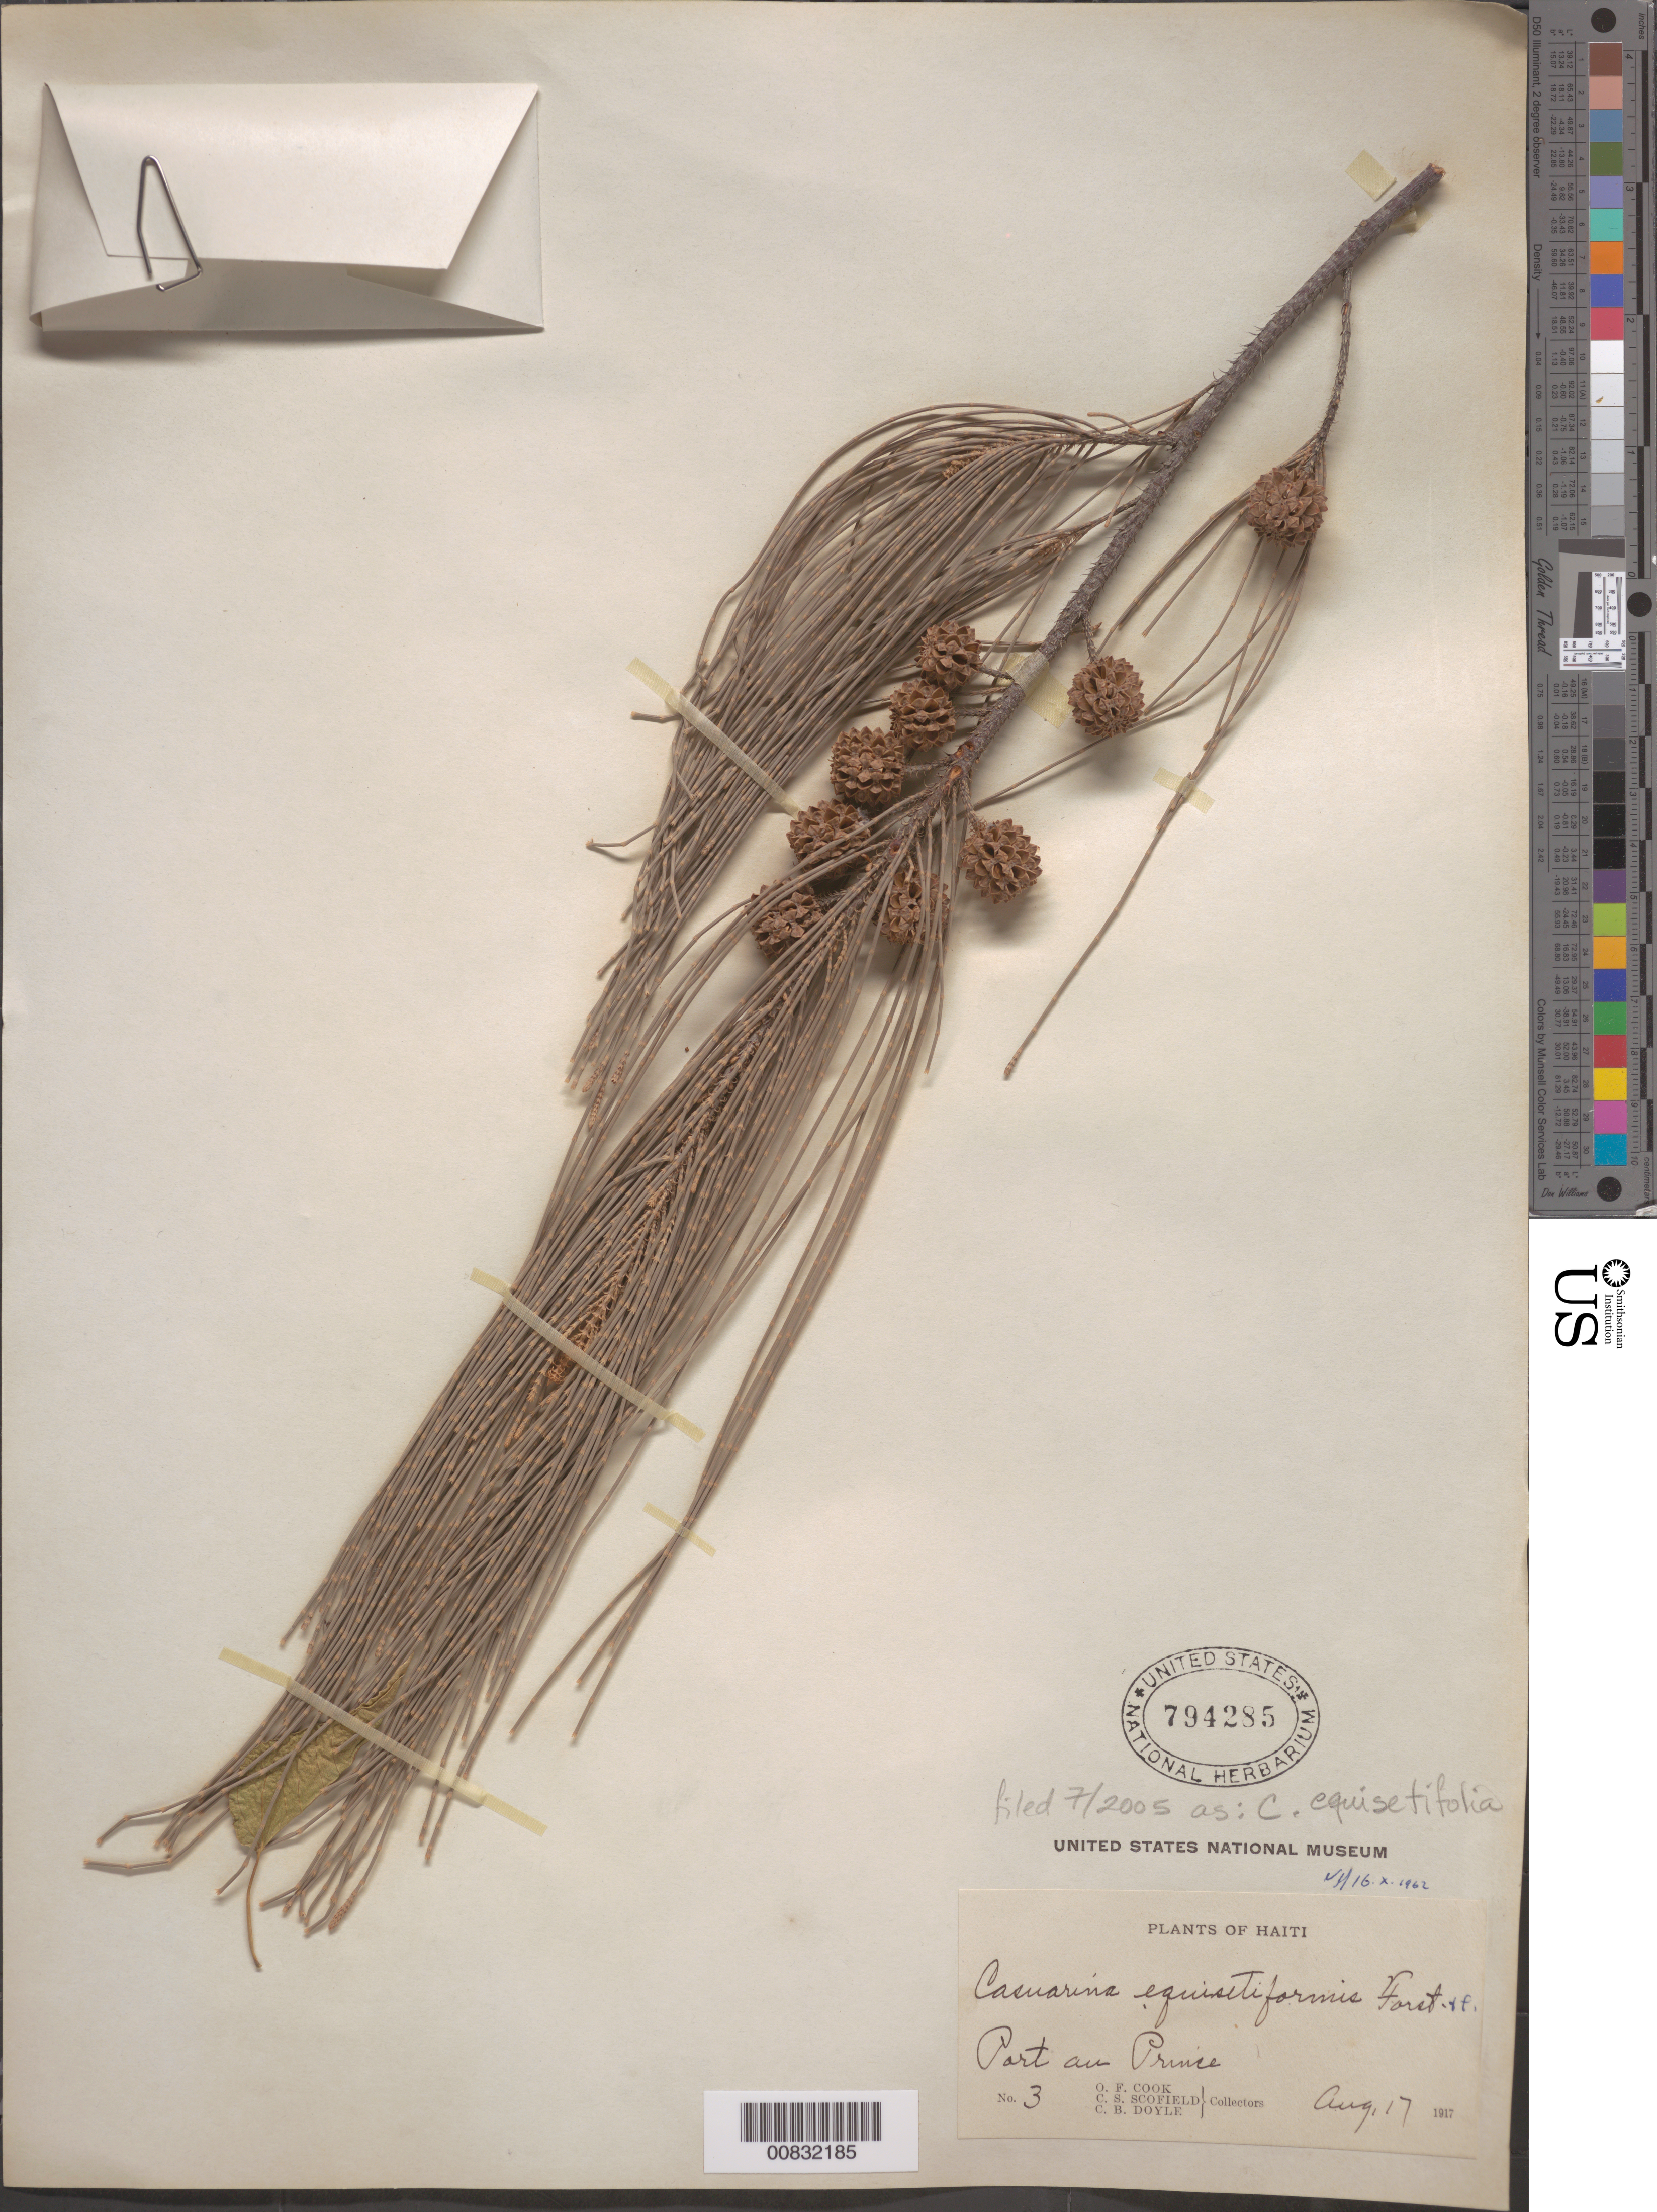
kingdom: Plantae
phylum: Tracheophyta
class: Magnoliopsida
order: Fagales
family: Casuarinaceae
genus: Casuarina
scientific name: Casuarina equisetifolia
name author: L.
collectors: O. F. Cook, C. Scofield & C. Doyle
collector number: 3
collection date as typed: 17 Aug 1917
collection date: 1917-08-17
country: Haiti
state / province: Óuest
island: Hispaniola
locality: Port-au-Prince.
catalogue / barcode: US 794285